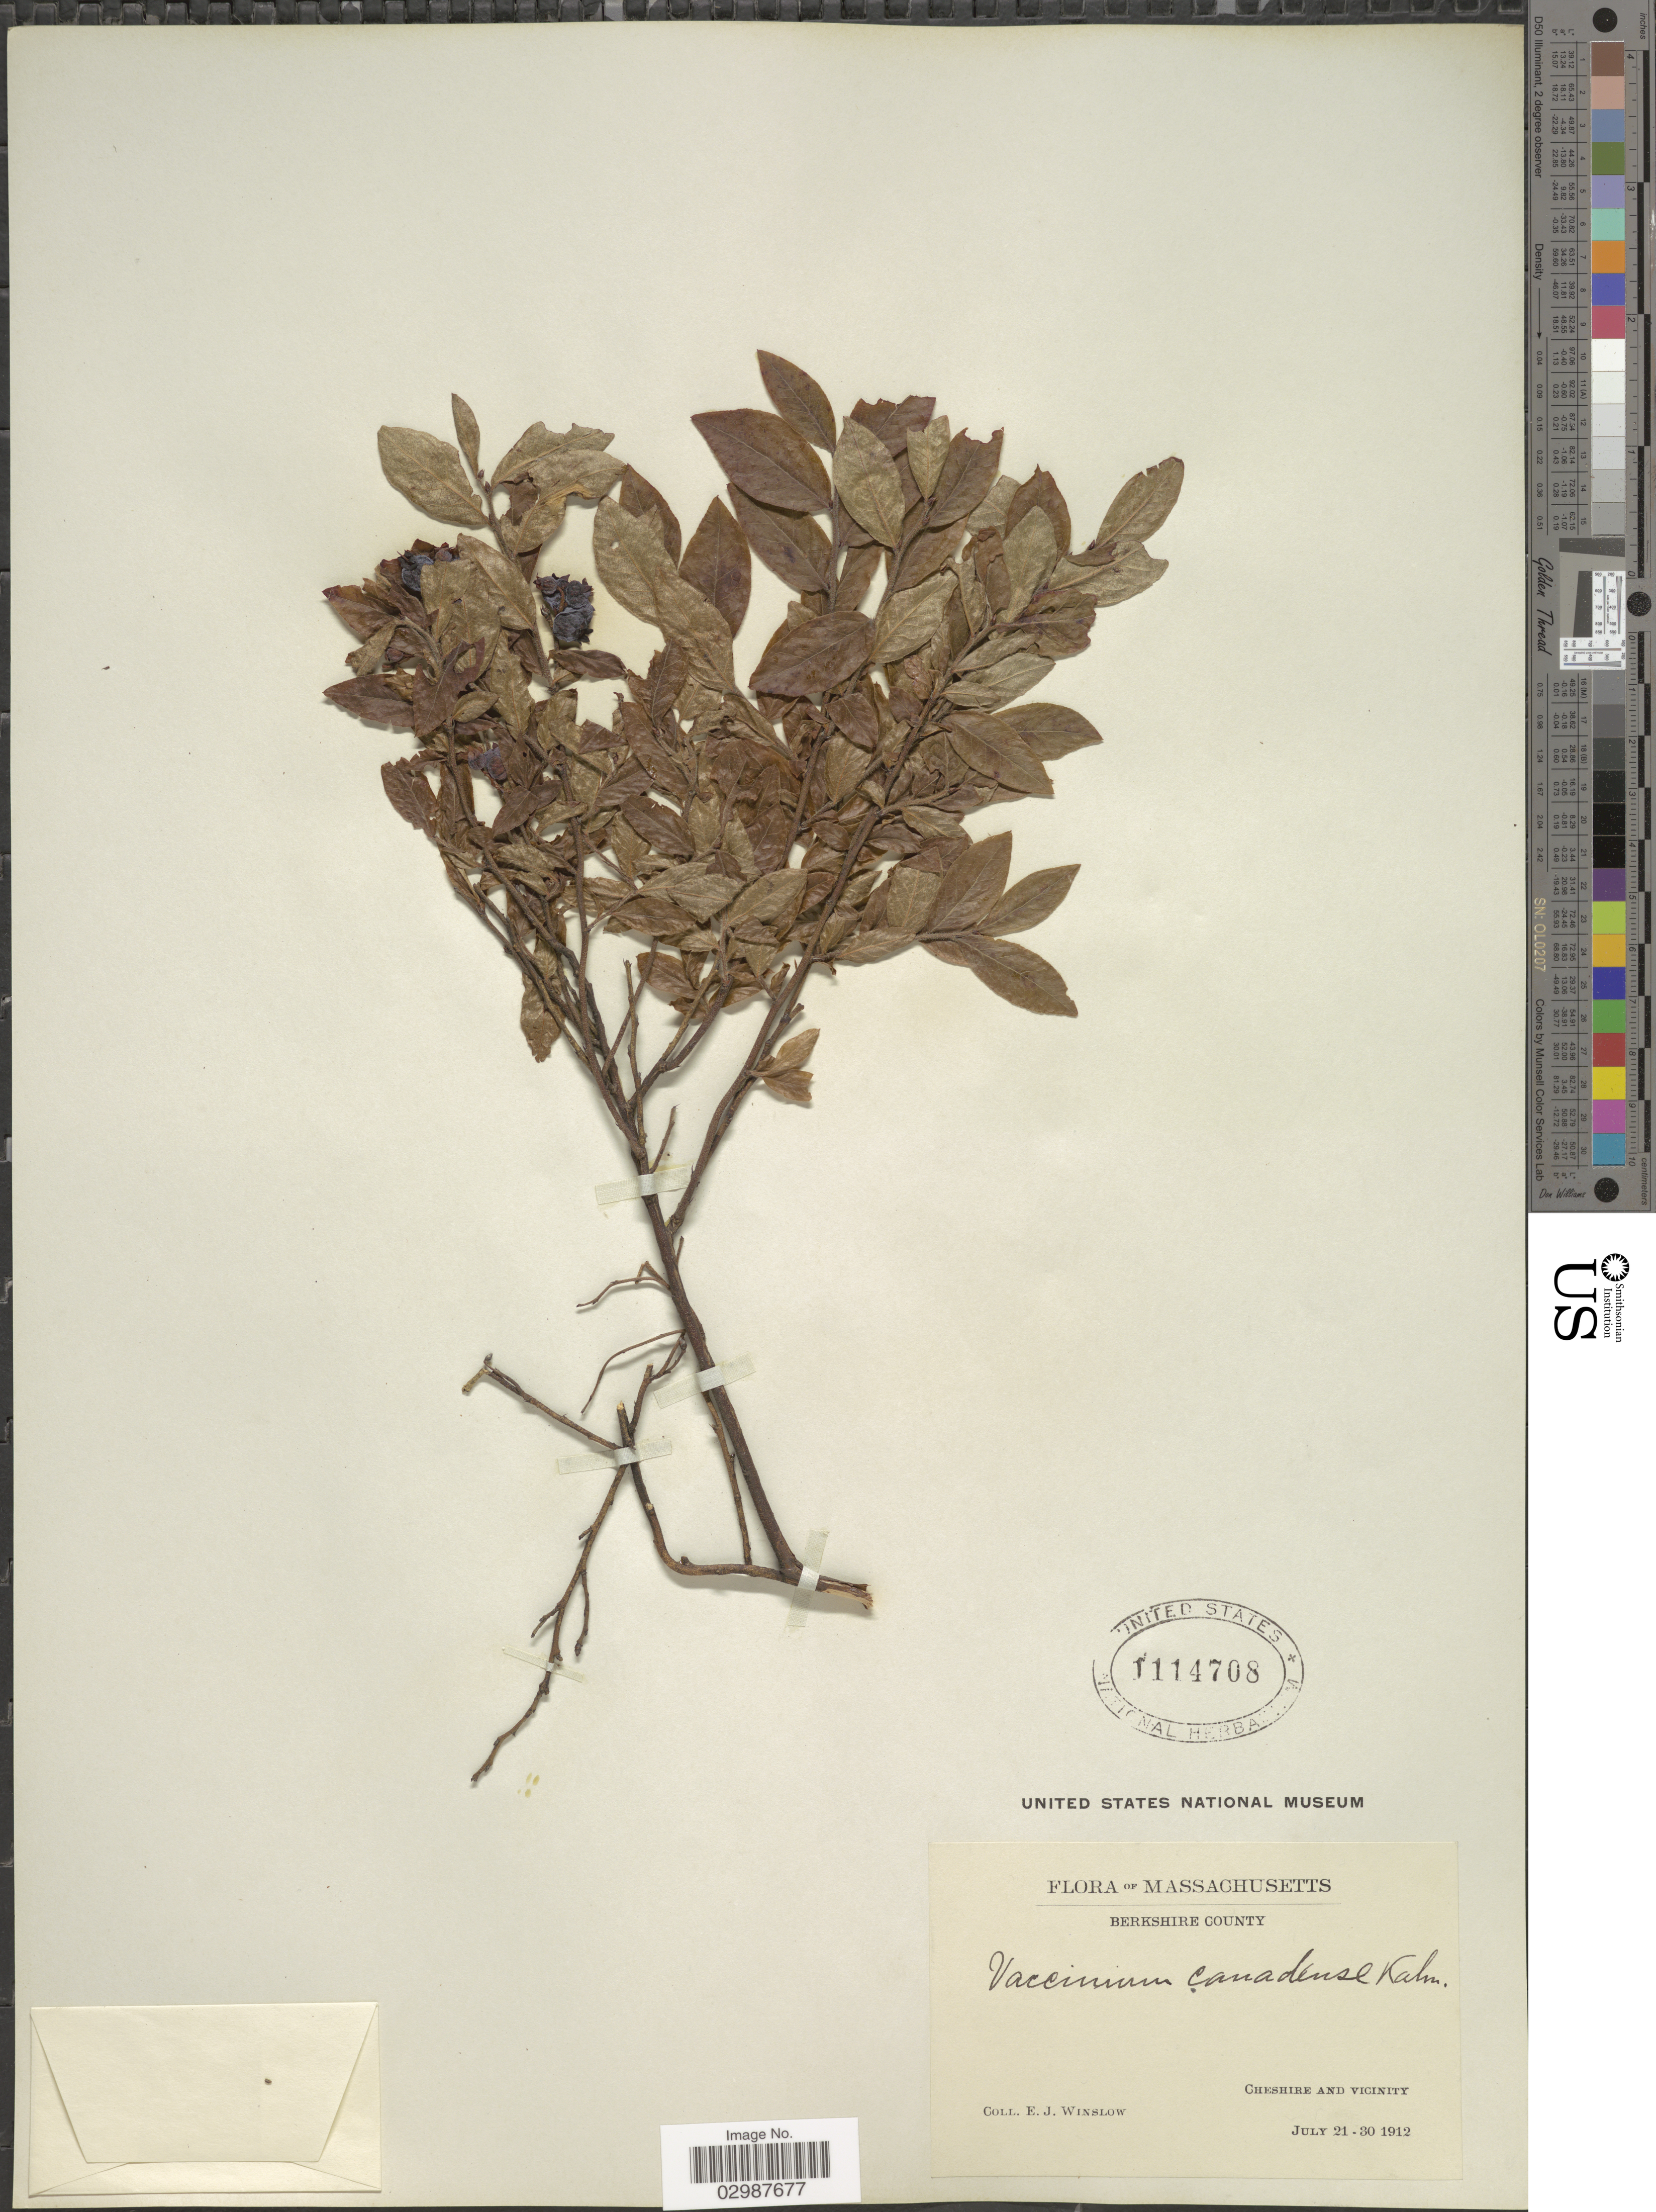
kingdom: Plantae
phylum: Tracheophyta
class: Magnoliopsida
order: Ericales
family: Ericaceae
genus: Vaccinium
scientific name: Vaccinium canadense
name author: Kalm ex Richardson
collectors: E. Winslow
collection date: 1912-07-21/1912-07-30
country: United States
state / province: Massachusetts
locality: Berkshire County. Cheshire and vicinity.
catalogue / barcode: US 1114708